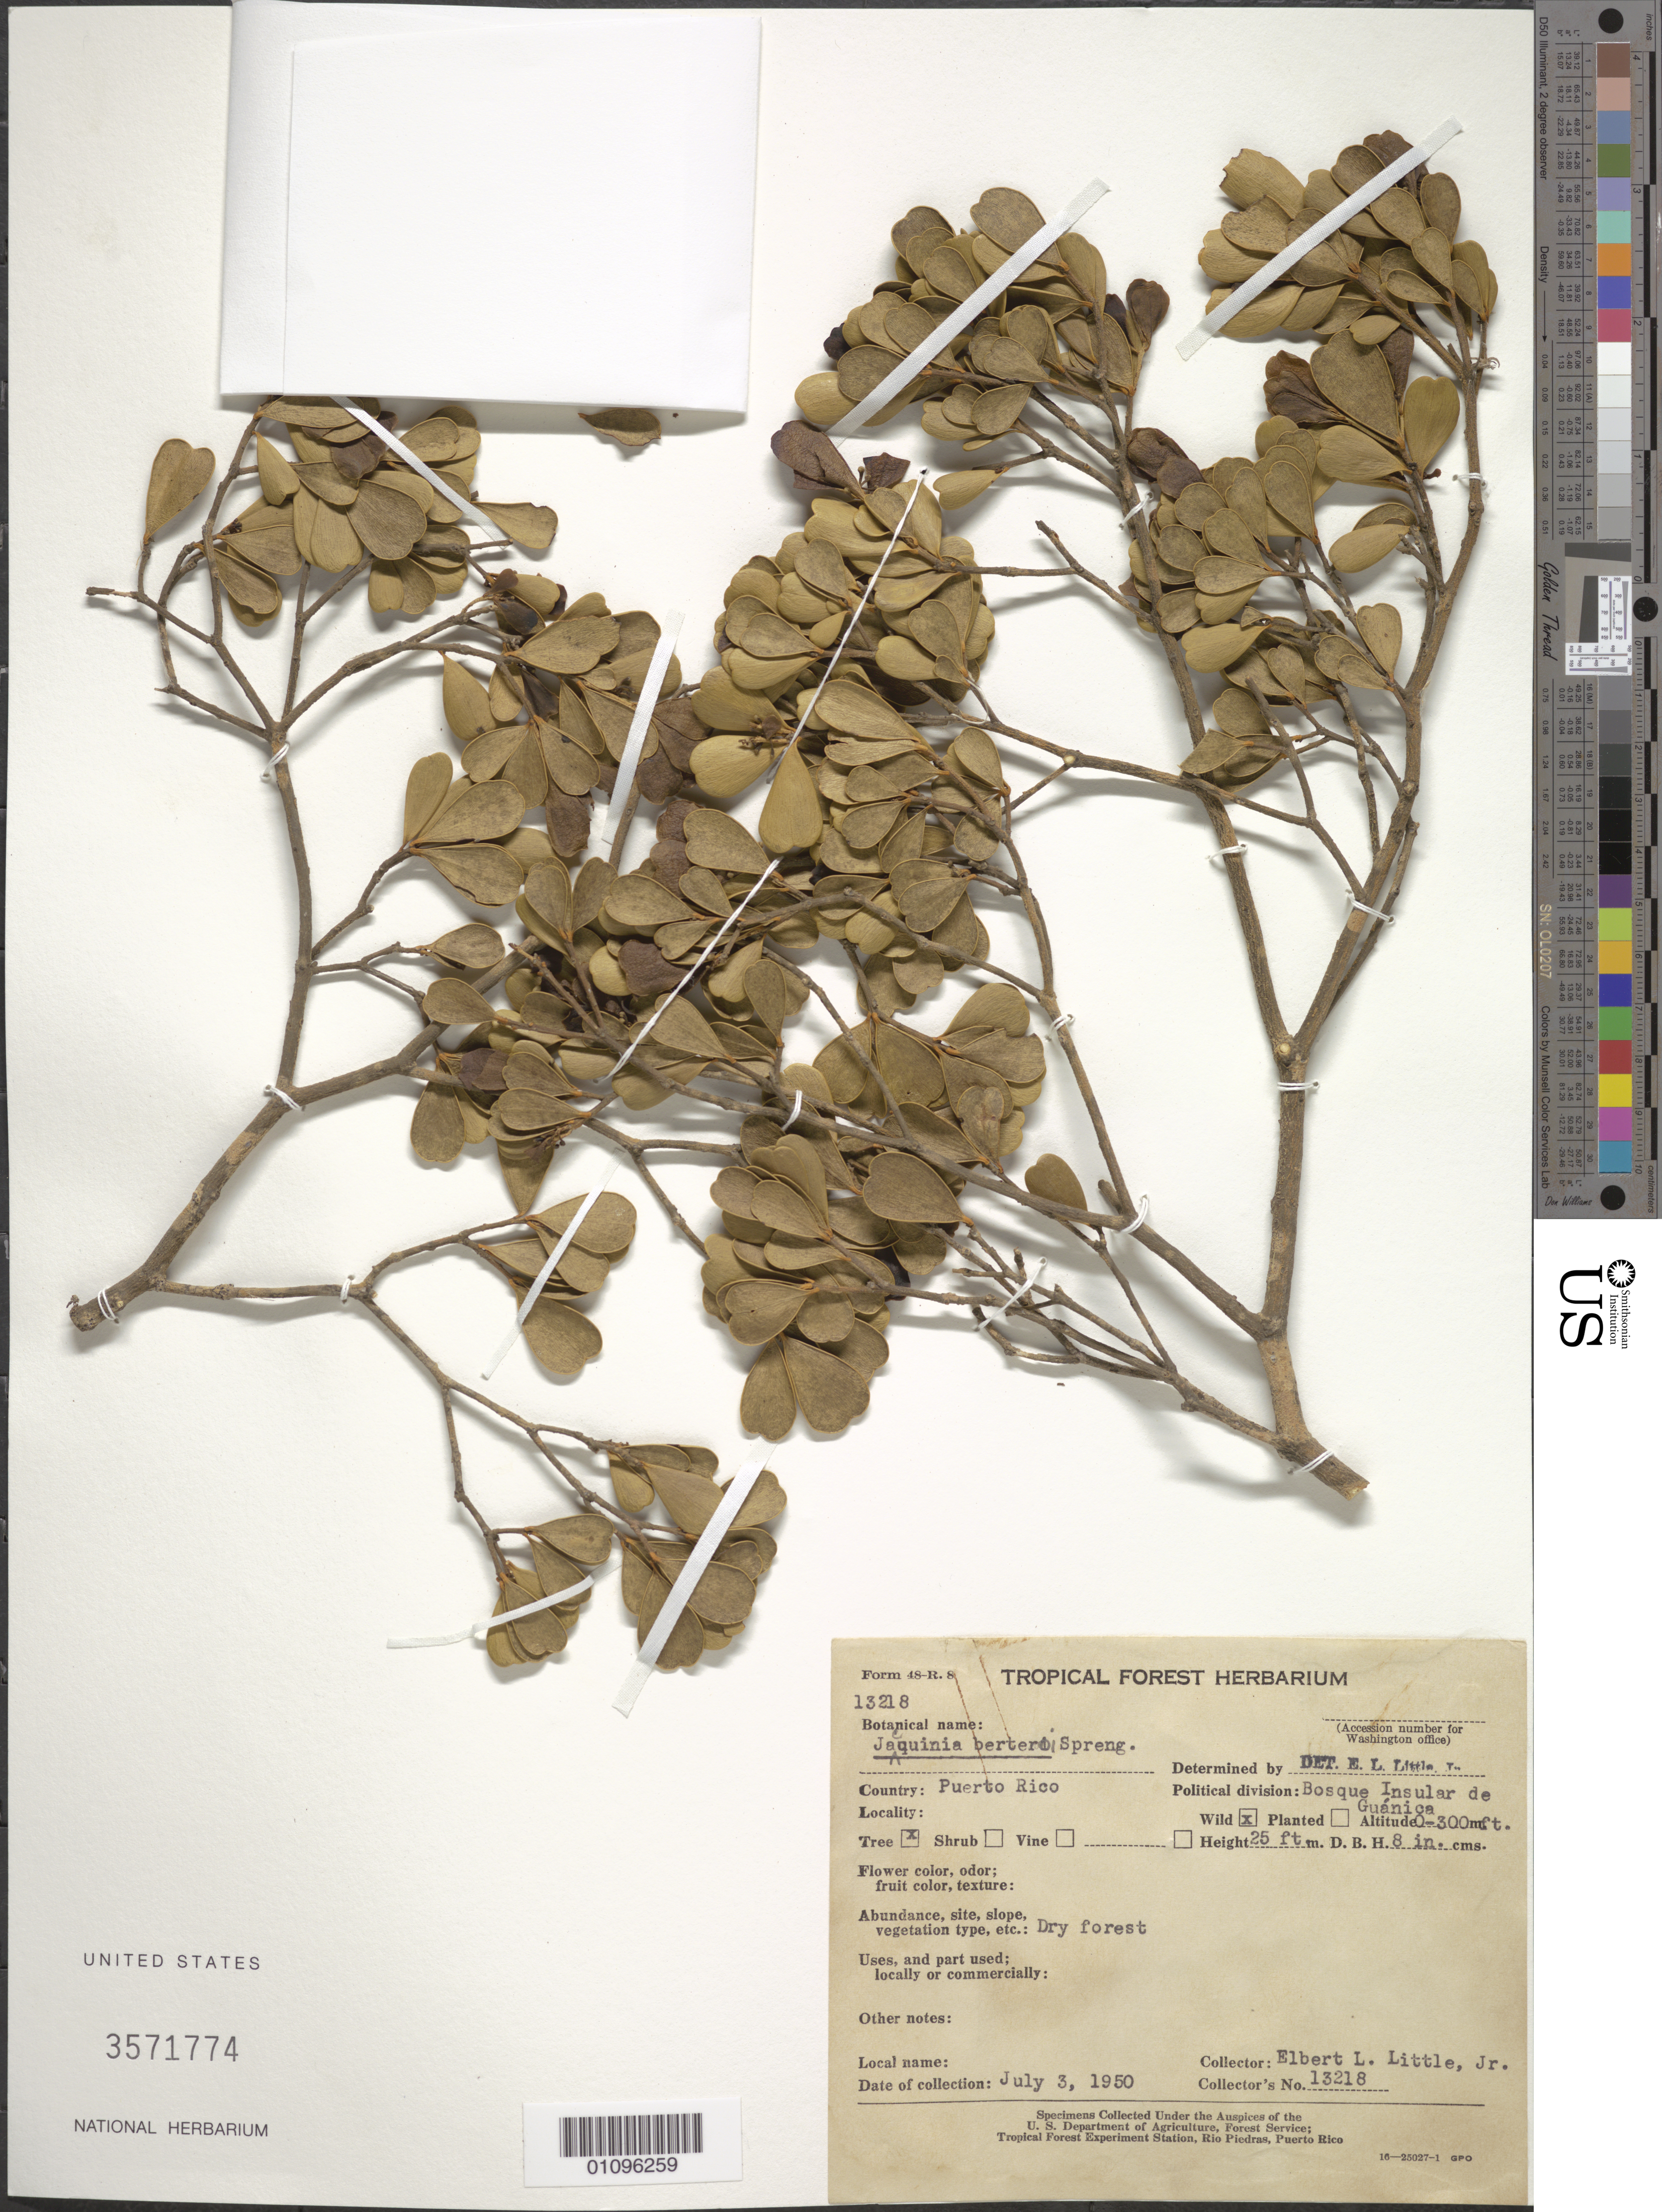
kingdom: Plantae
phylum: Tracheophyta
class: Magnoliopsida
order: Ericales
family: Primulaceae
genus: Jacquinia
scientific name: Jacquinia berteroi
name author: Spreng.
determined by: Little, Elbert L., Jr., (FSSR), United States Department of Agriculture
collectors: E. L. Little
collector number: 13218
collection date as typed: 03 Jul 1950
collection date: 1950-07-03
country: Puerto Rico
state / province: Guánica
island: Puerto Rico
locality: Bosque Insular de Guánica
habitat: Dry forest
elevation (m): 0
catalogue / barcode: US 3571774